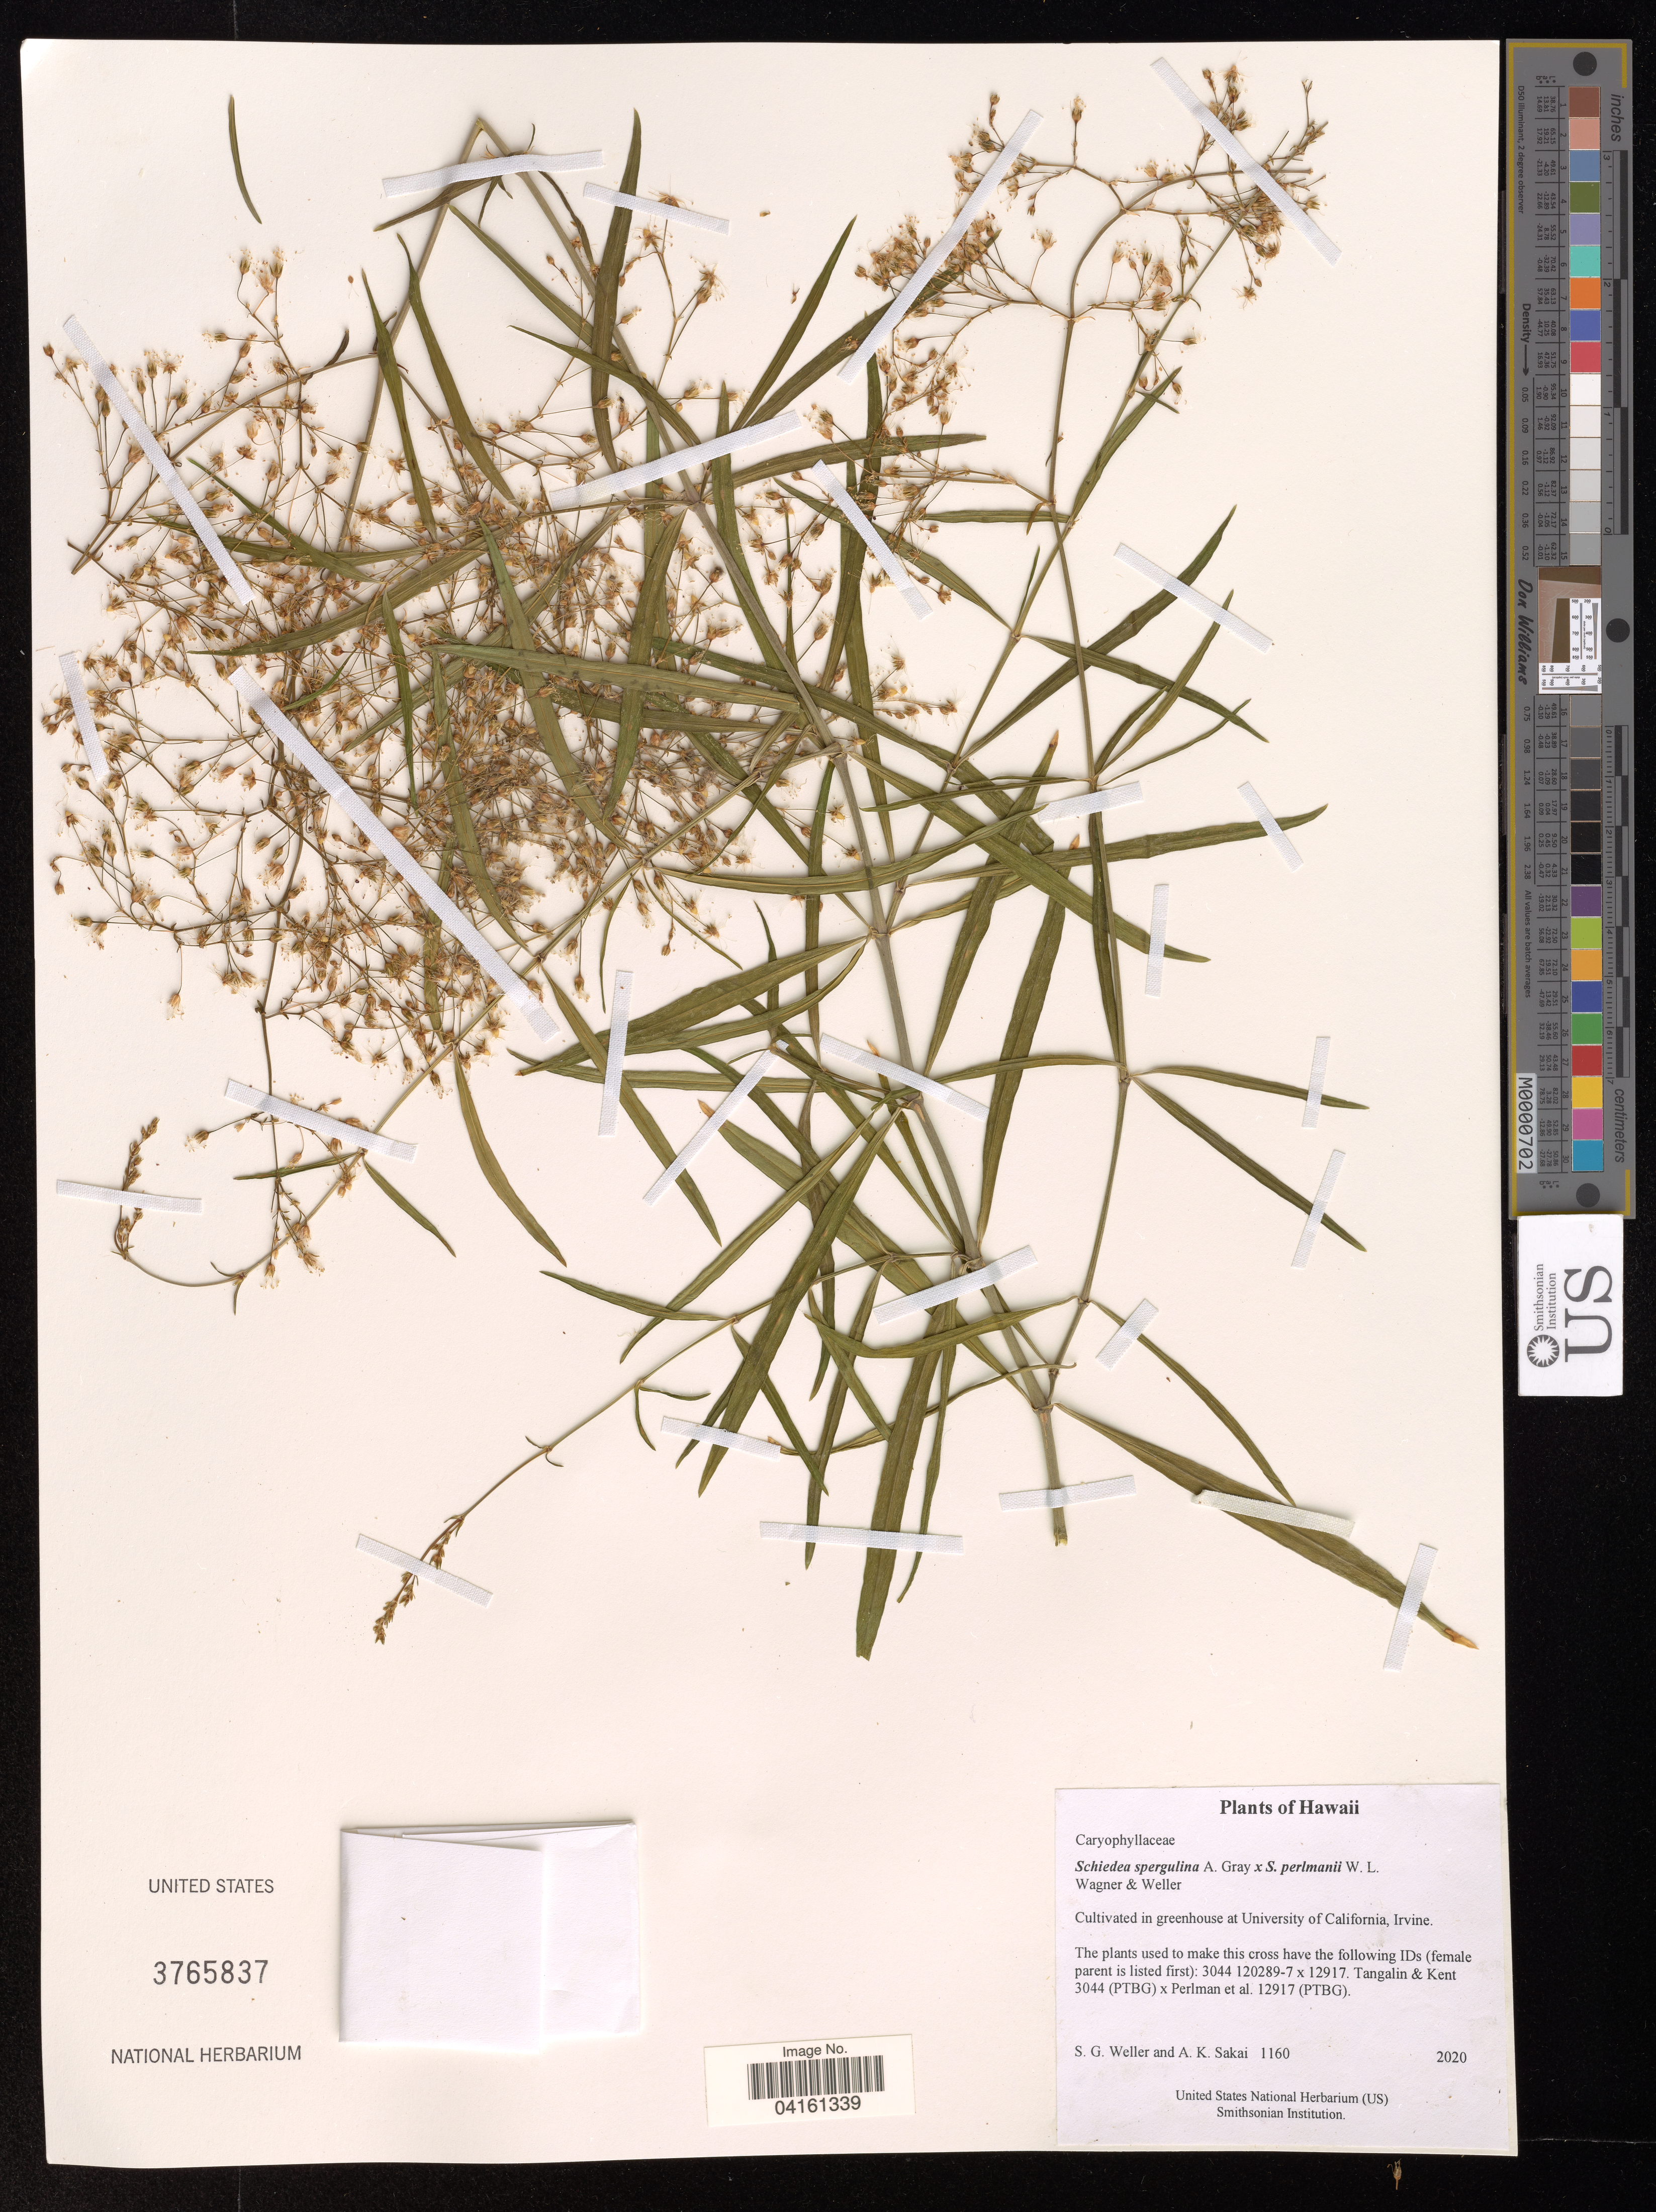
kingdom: Plantae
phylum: Tracheophyta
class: Magnoliopsida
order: Caryophyllales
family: Caryophyllaceae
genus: Schiedea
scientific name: Schiedea kauaiensis x S. spergulina A. Gray in Wilkes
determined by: Wagner, W. L., (BOT), Smithsonian Institution - National Museum of Natural History (UNITED STATES)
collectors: S. G. Weller & A. Sakai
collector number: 1160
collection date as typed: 2020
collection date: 2020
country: United States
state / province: California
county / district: Orange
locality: Cultivated in greenhouse at University of California, Irvine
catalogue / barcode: US 3765837